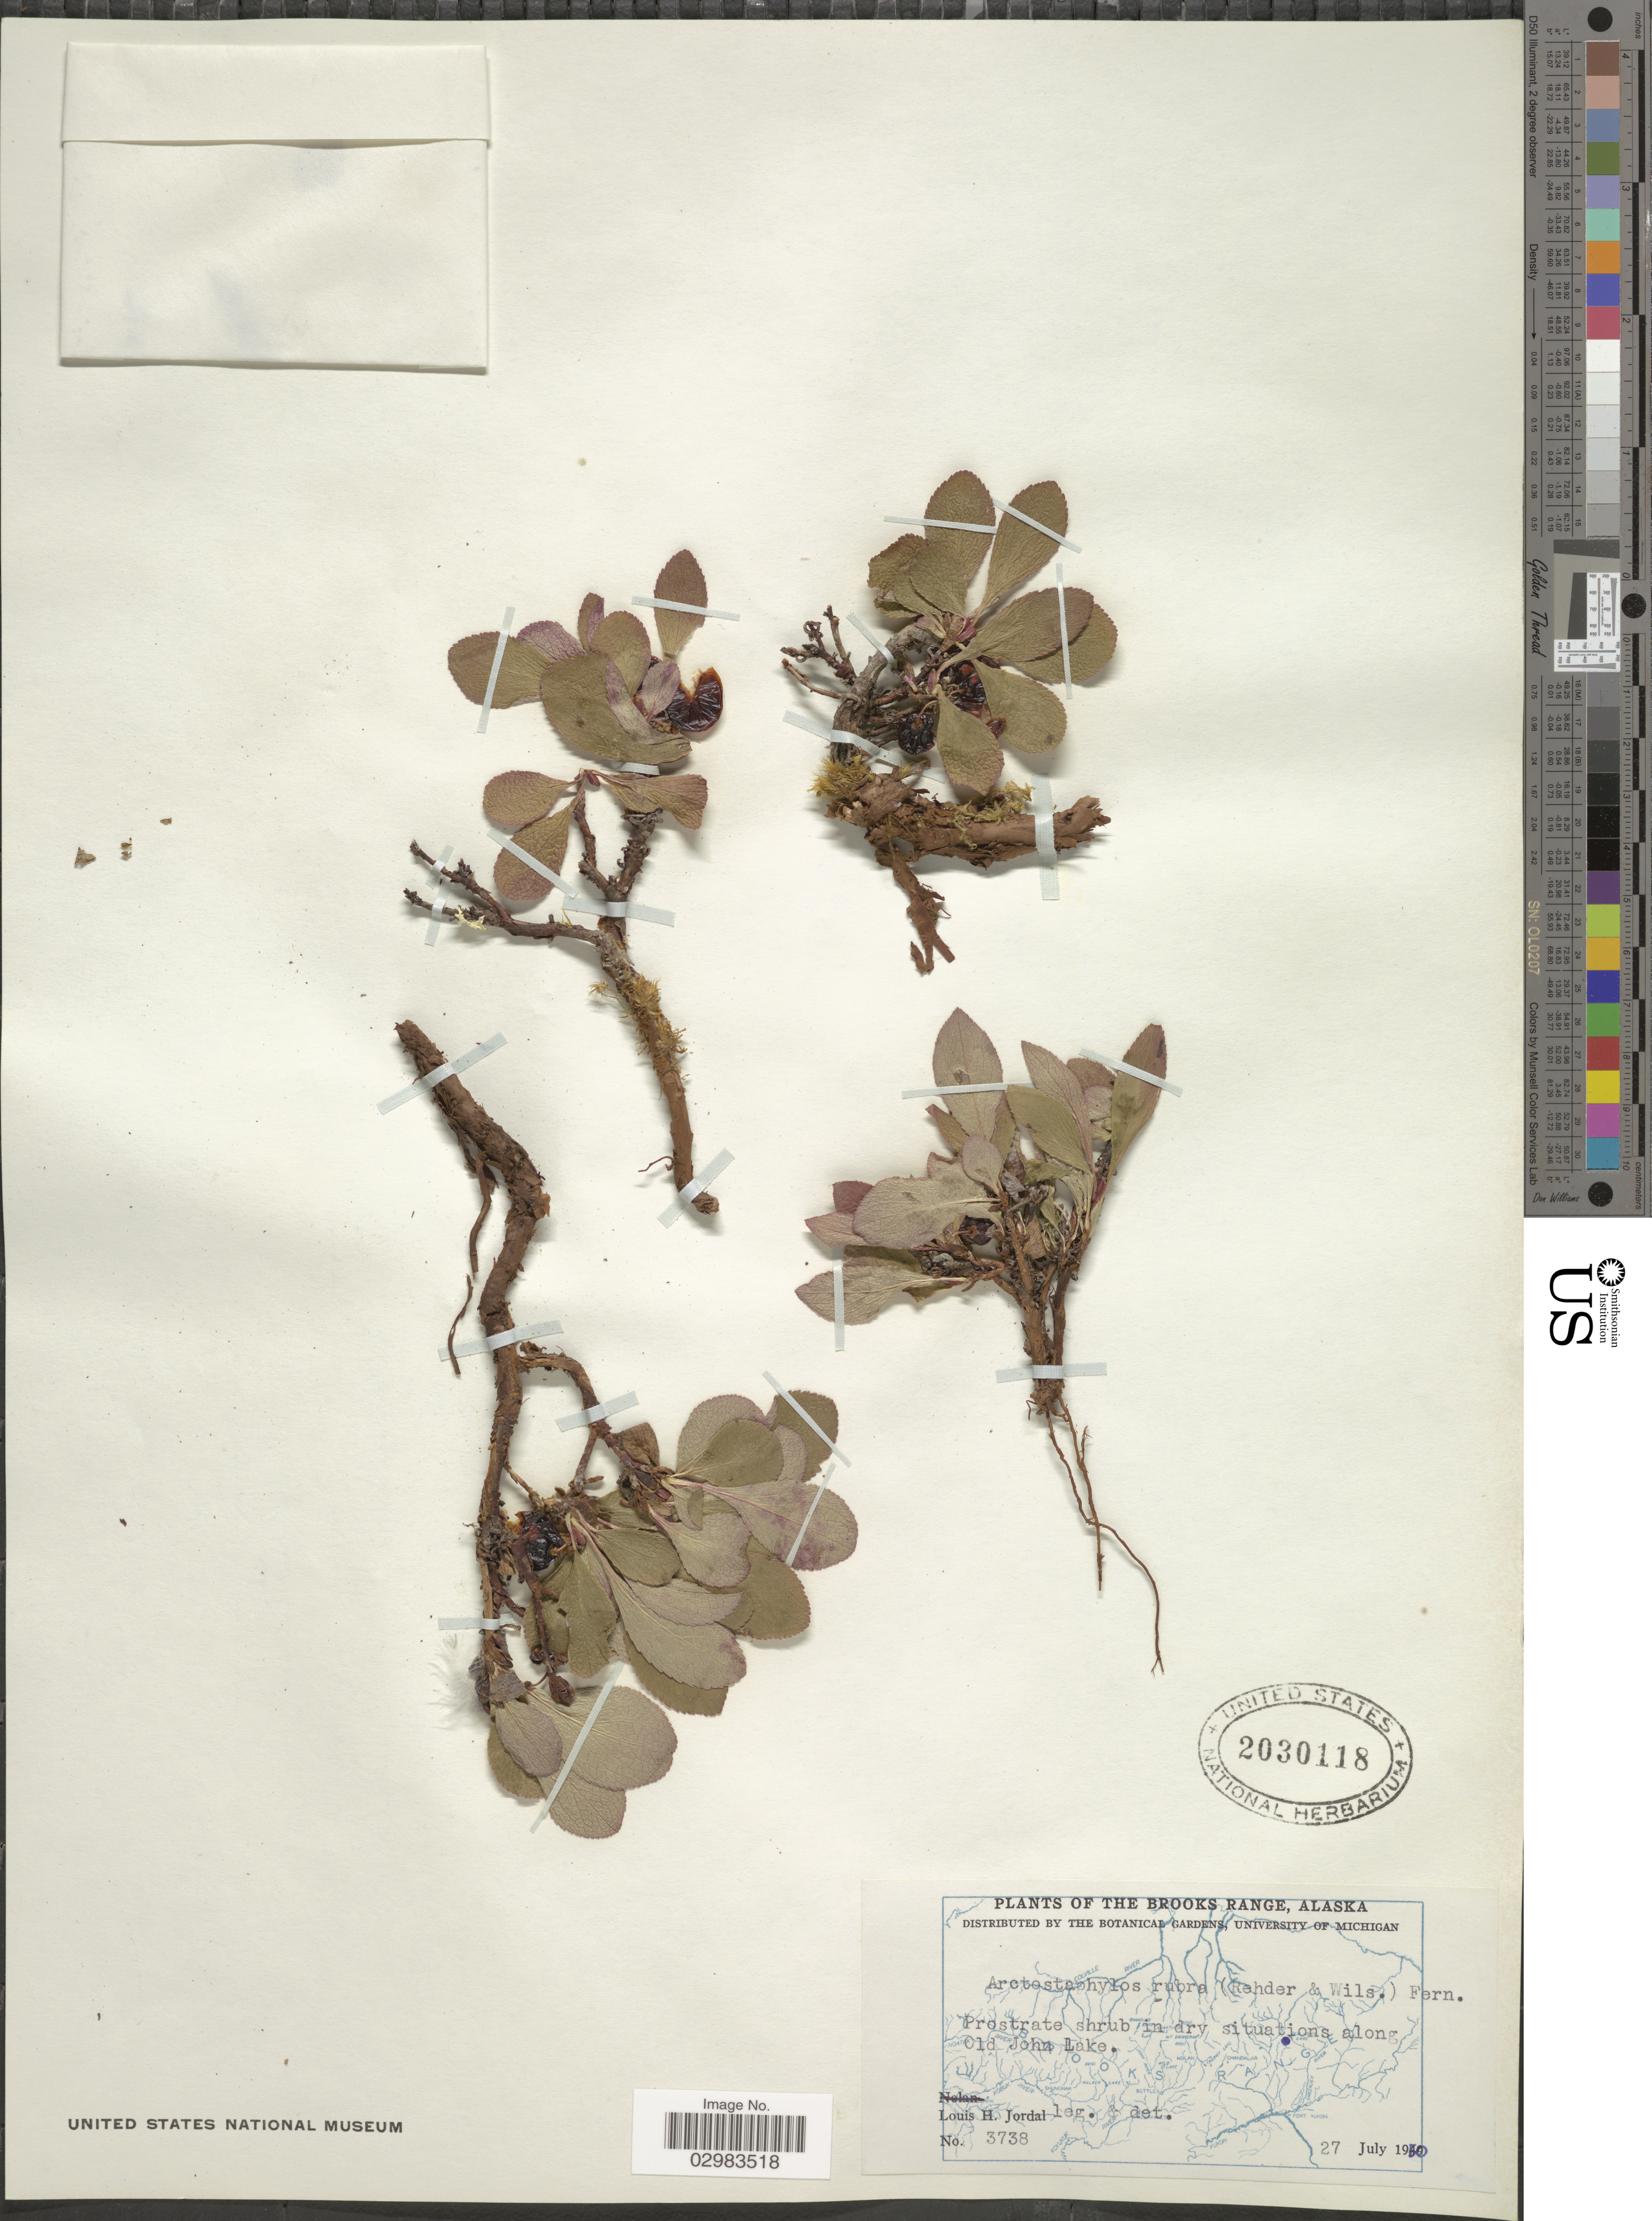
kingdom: Plantae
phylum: Tracheophyta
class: Magnoliopsida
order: Ericales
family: Ericaceae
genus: Arctostaphylos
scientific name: Arctostaphylos alpina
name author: (L.) Spreng.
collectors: L. Jordal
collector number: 3738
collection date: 1950-07-27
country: United States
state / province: Alaska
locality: The Brooks Range, Prostrate shrub in dry situations along Old John Lake.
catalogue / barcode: US 2030118